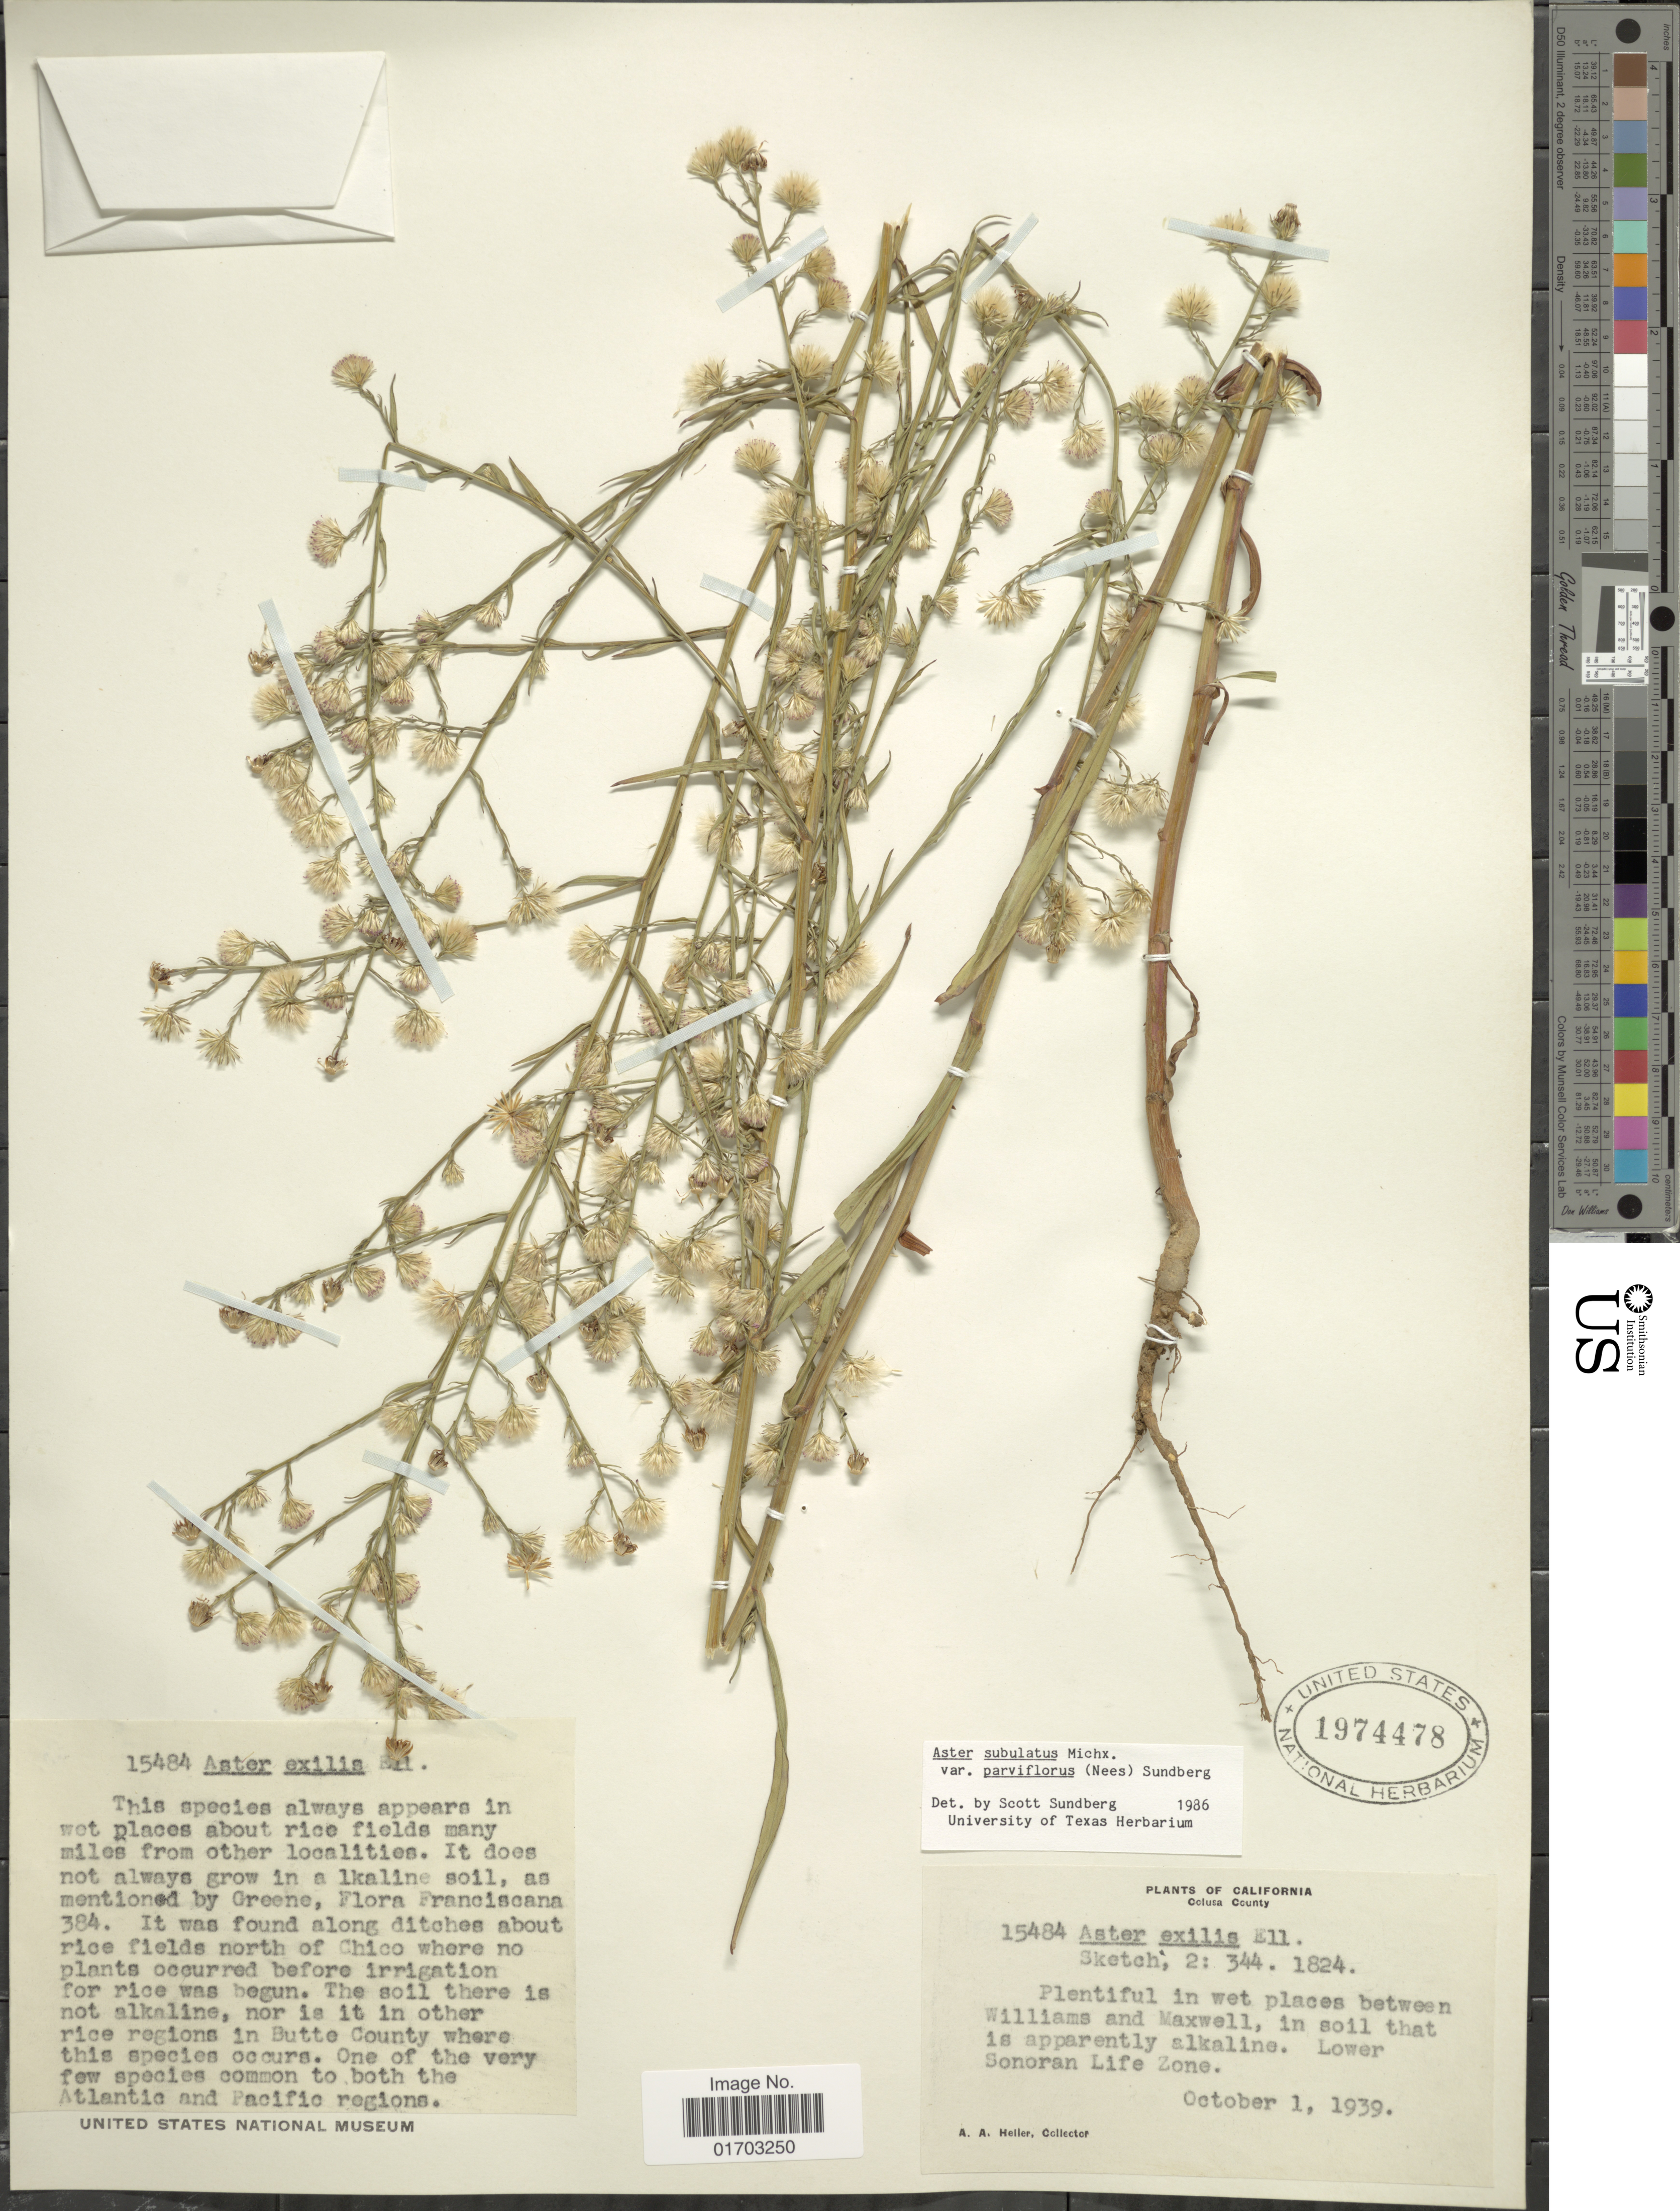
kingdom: Plantae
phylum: Tracheophyta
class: Magnoliopsida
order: Asterales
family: Asteraceae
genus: Symphyotrichum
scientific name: Symphyotrichum subulatum var. parviflorum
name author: (Nees) S.D. Sundb.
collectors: A. A. Heller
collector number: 15484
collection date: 1939-10-01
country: United States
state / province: California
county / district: Colusa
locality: Colusa County, between Williams and Maxwell in soil that is apparently alkaline, lower Sonoran Life Zone, about rice fields many miles from other localities, along ditches about rice fields north of Chico where no plants occurred before irrigation for rice was begun.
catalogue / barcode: US 1974478